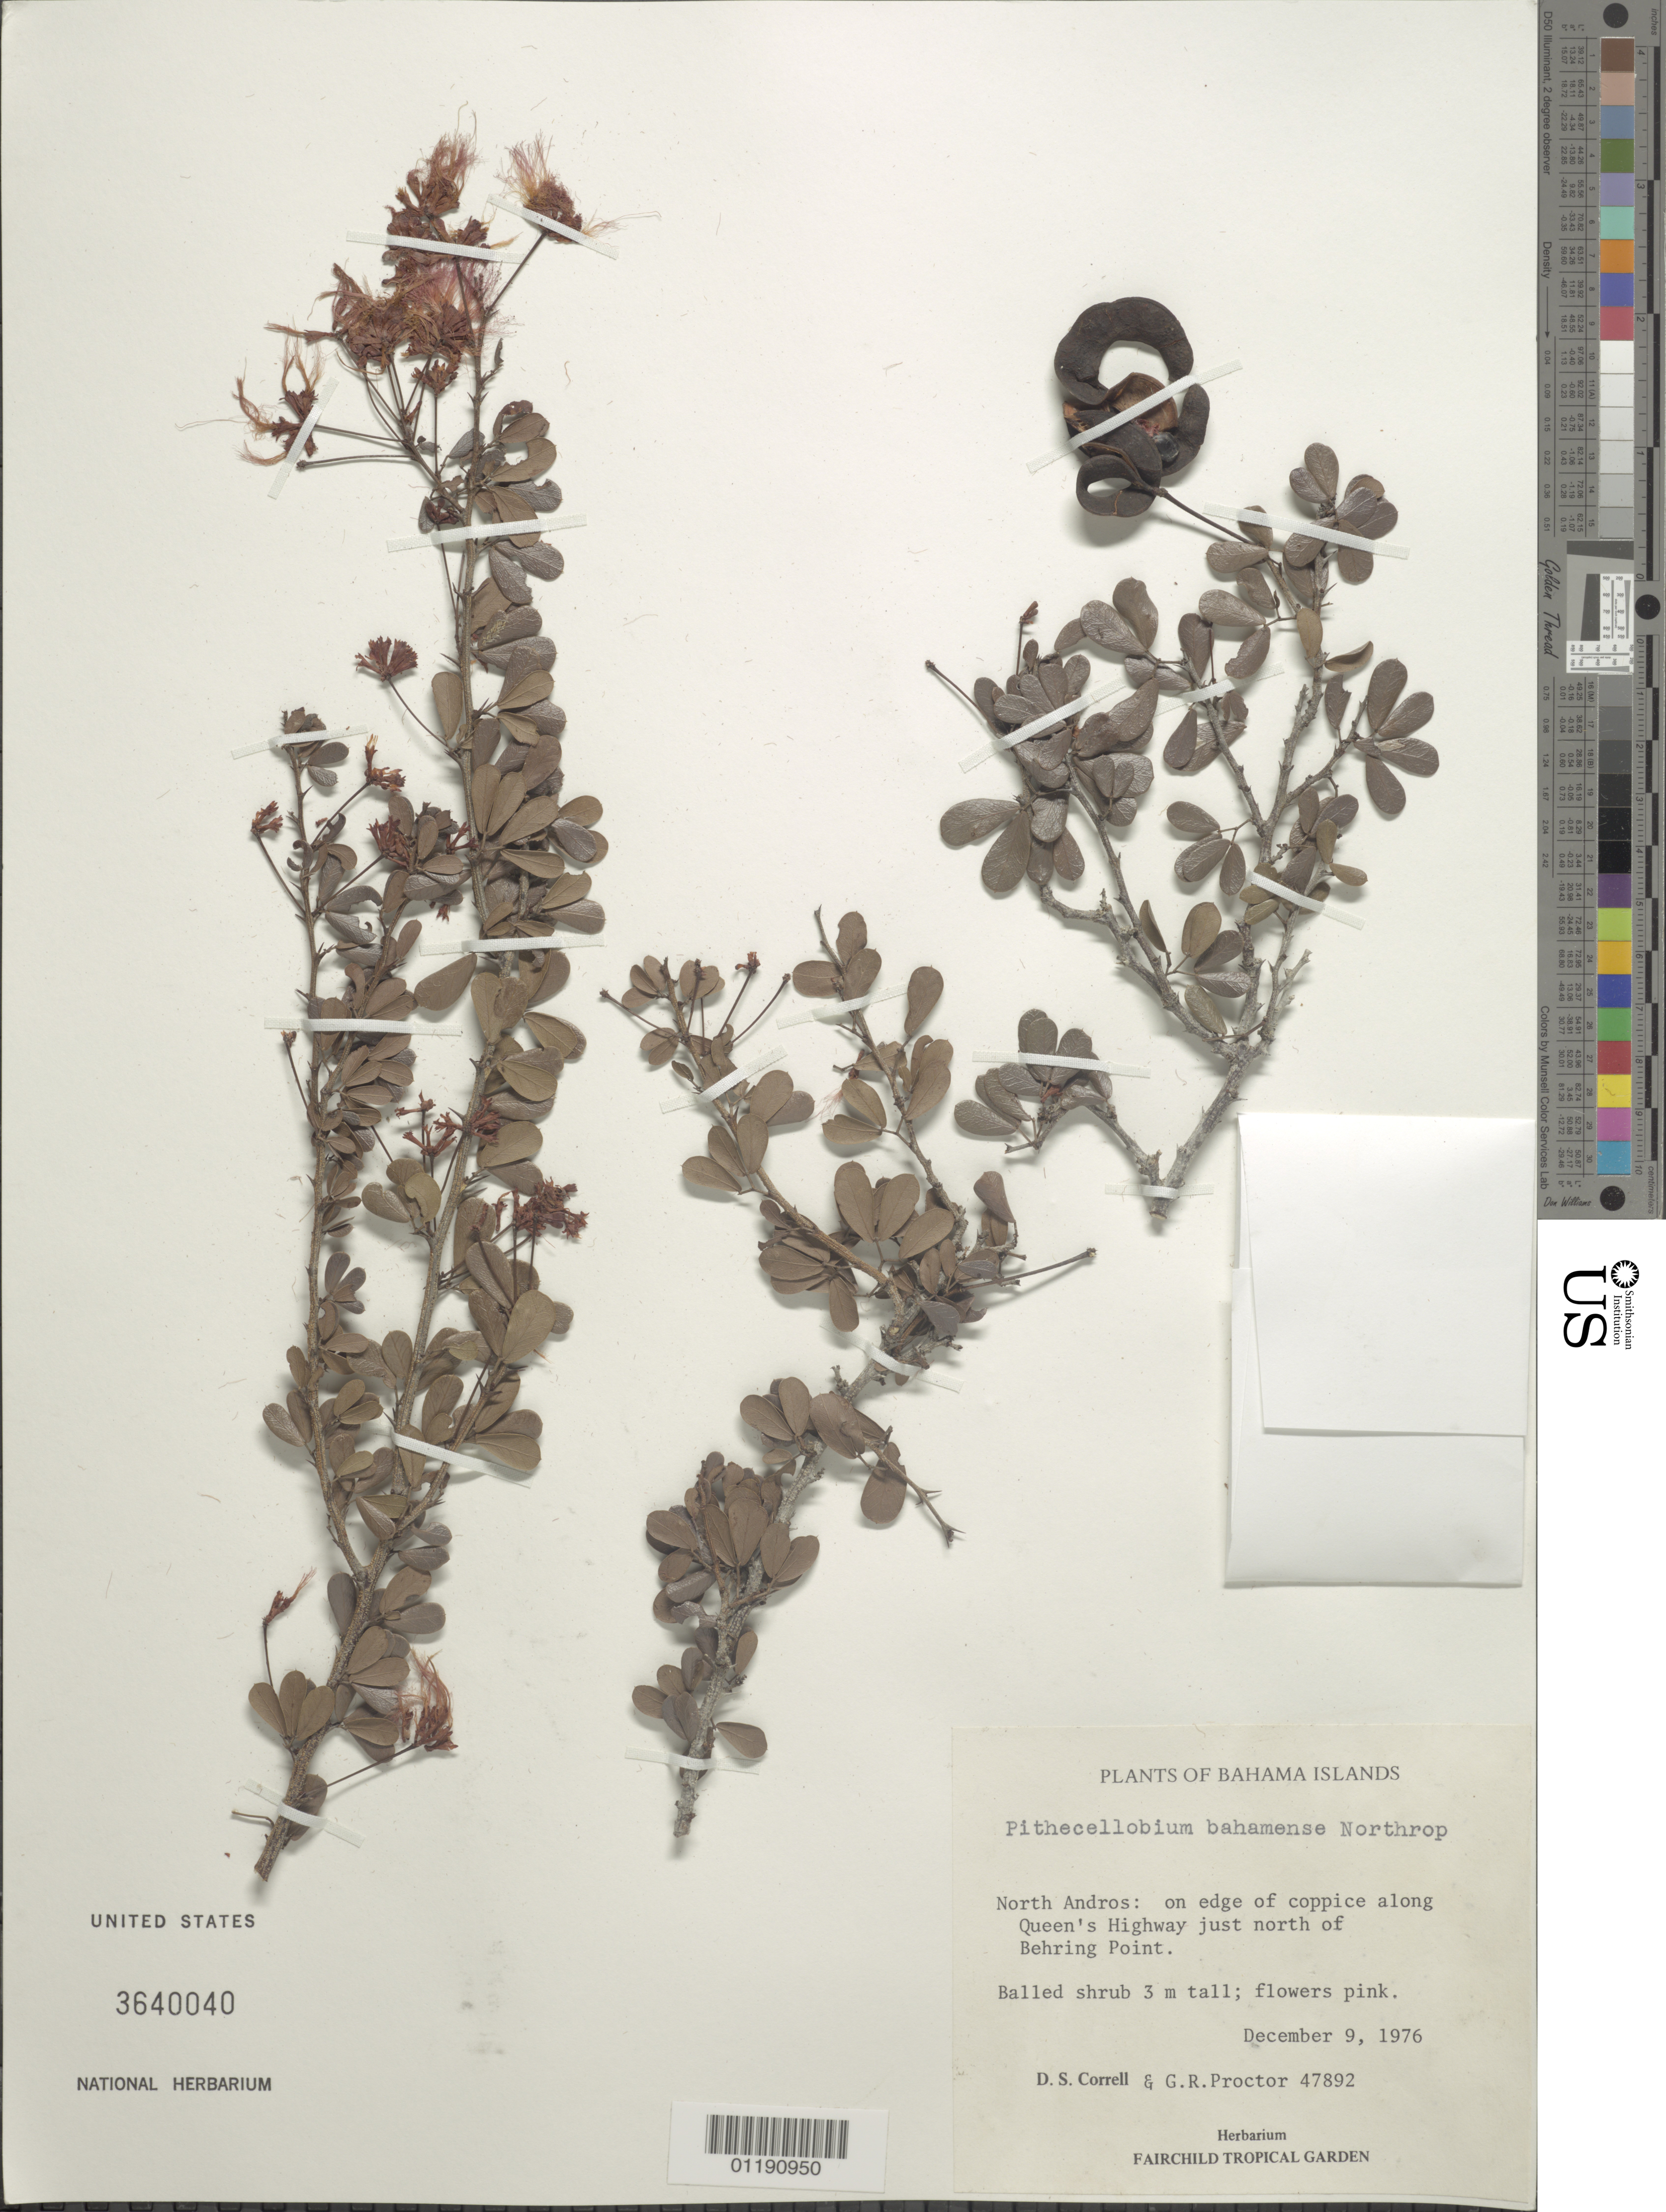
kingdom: Plantae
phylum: Tracheophyta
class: Magnoliopsida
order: Fabales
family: Fabaceae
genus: Pithecellobium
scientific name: Pithecellobium bahamense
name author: Northr.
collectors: D. S. Correll & G. R. Proctor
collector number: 47892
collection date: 1976-12-09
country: Bahamas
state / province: North Andros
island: North Andros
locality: North Andros: on edge of coppice along Queen's Highway just N of Behring Point.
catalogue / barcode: US 3640040